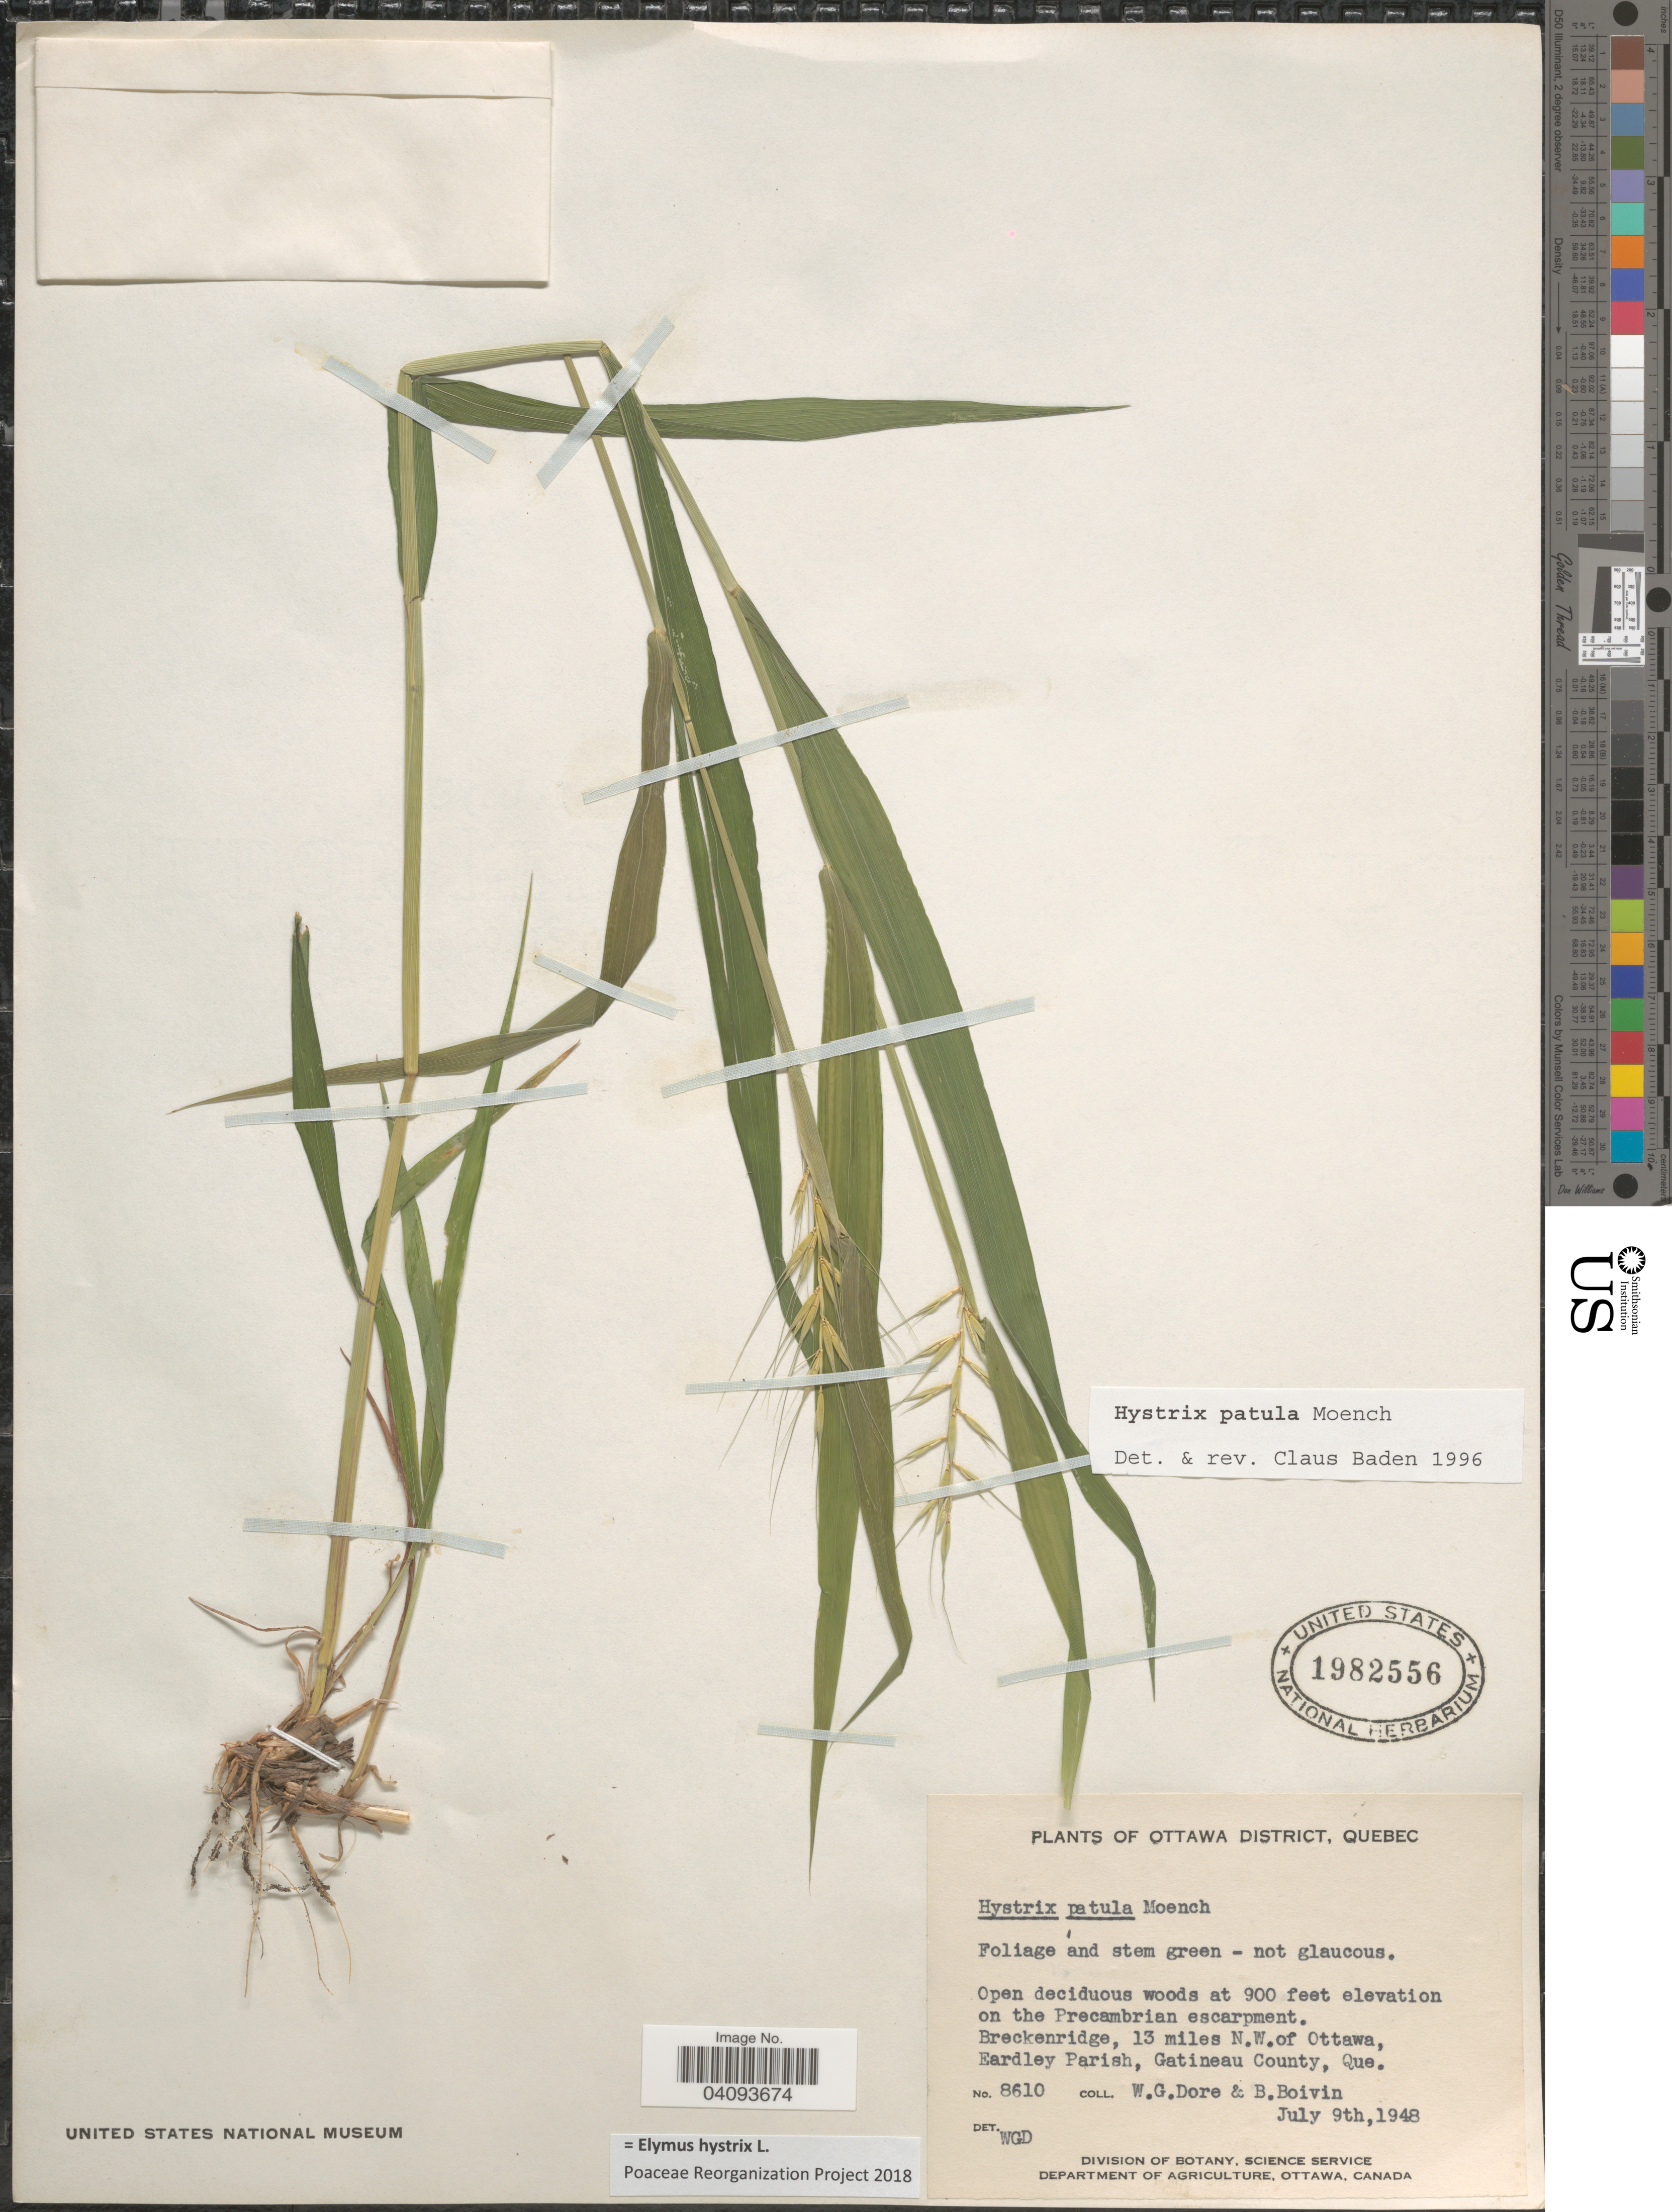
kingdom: Plantae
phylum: Tracheophyta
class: Liliopsida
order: Poales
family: Poaceae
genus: Elymus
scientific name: Elymus hystrix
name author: L.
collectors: W. Dore & J. R. B. Boivin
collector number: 8610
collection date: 1948-07-09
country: Canada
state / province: Quebec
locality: Ottawa District. On the Precambrian escarpment. Breckenridge, 13 miles N.W. of Ottawa, Eardley Parish, Gatineau County.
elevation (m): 274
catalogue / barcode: US 1982556